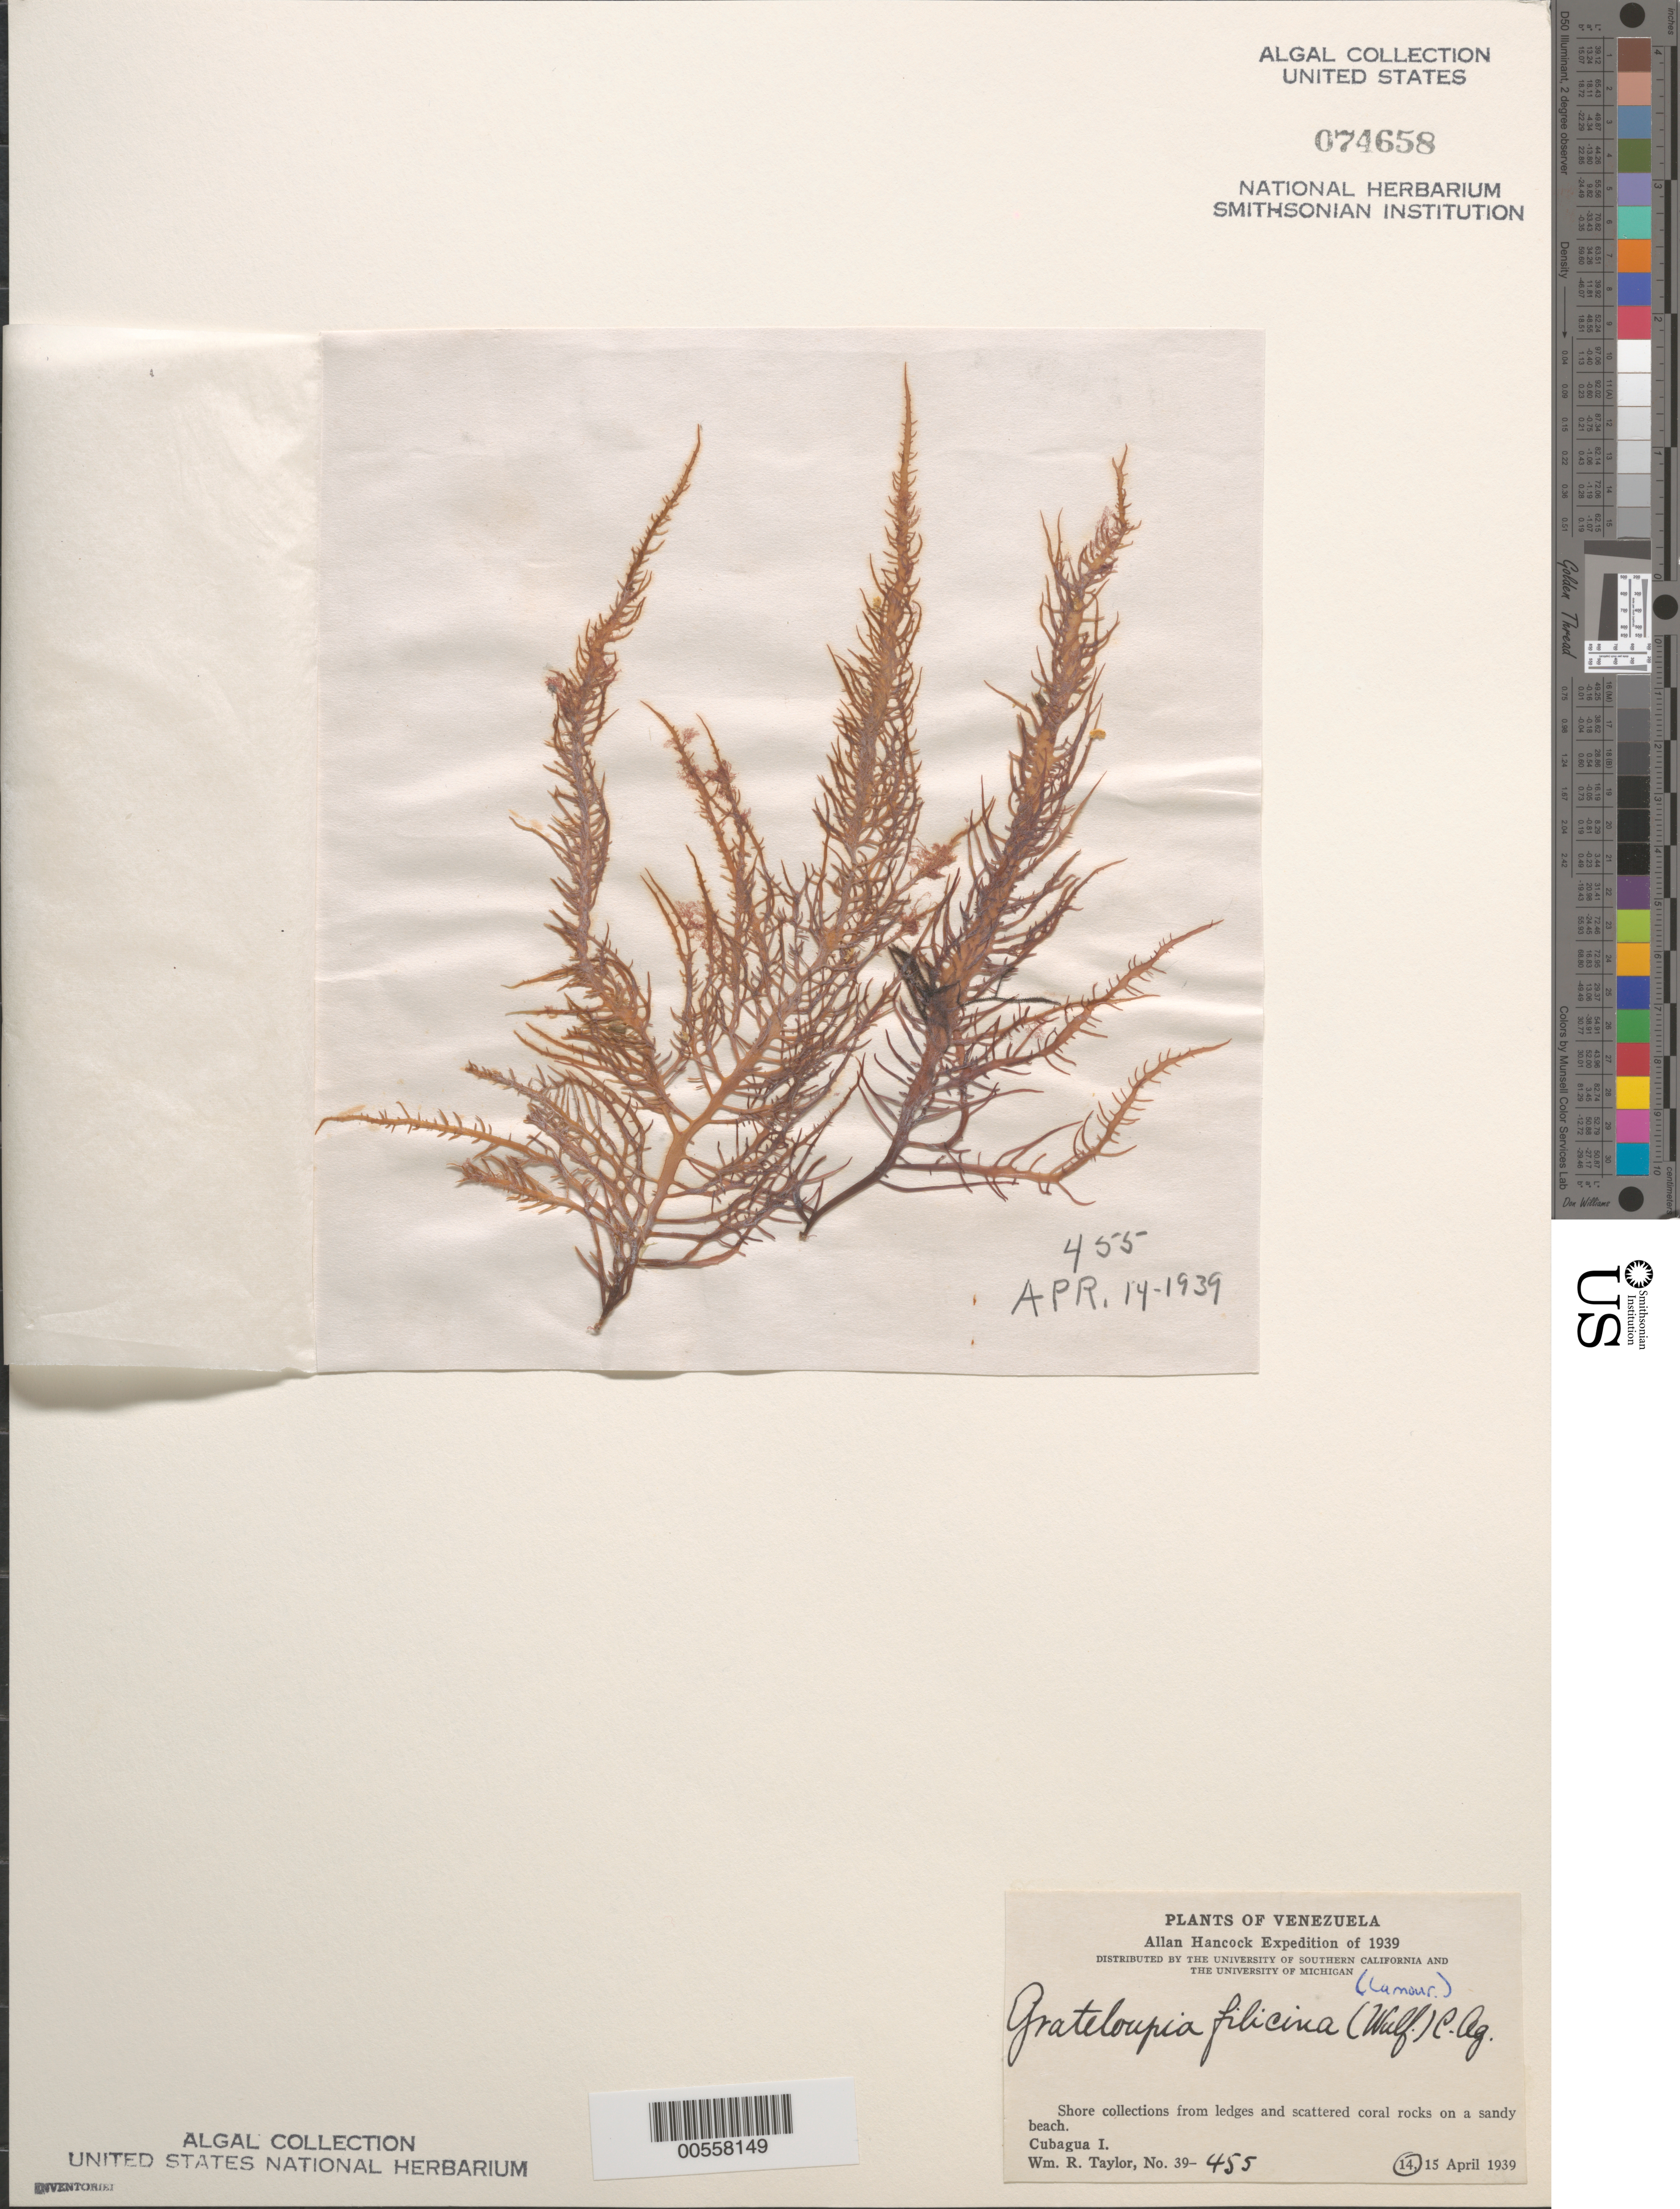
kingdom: Plantae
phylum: Rhodophyta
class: Florideophyceae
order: Halymeniales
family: Halymeniaceae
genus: Grateloupia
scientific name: Grateloupia filicina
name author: (J.V.Lamouroux) C. Agardh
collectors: W. R. Taylor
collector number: WRT 39-455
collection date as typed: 14 Apr 1939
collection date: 1939-04-14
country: Venezuela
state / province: Nueva Esparta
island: Cubagua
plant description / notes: Allan Hancock Expedition of 1939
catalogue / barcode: US 74658